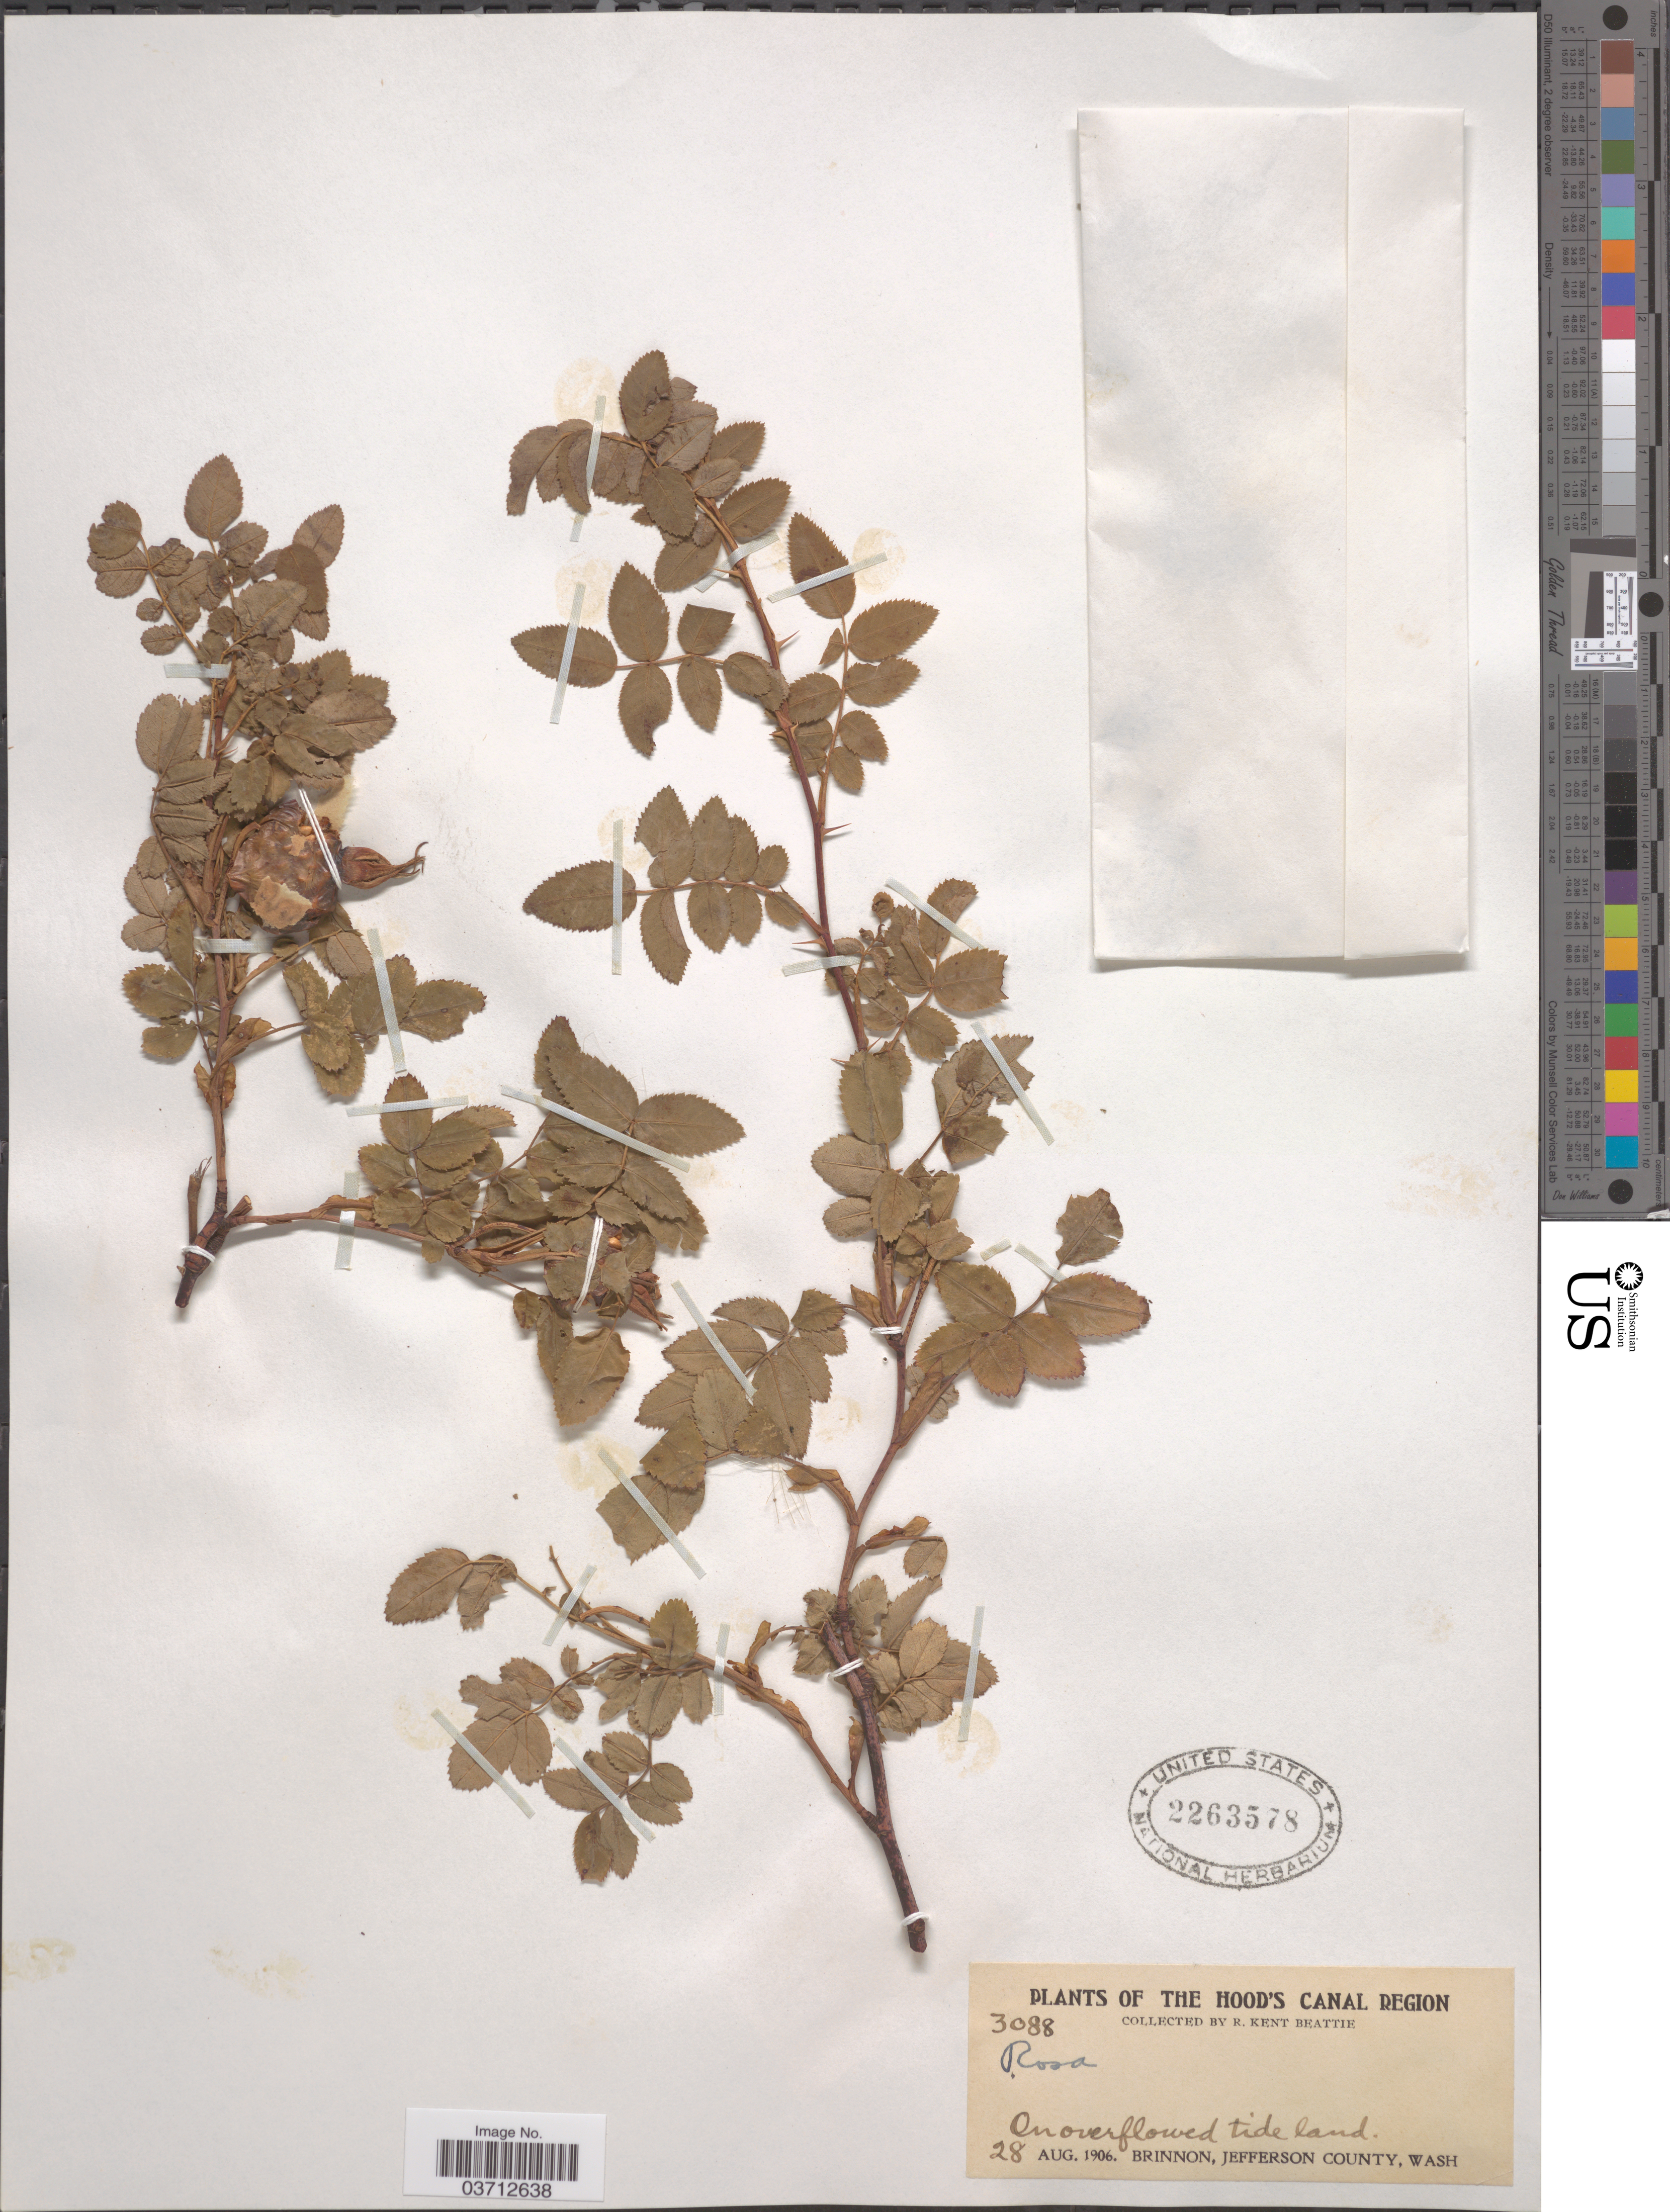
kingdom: Plantae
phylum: Tracheophyta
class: Magnoliopsida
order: Rosales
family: Rosaceae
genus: Rosa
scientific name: Rosa sp.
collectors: R. K. Beattie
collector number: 3088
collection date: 1906-08-28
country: United States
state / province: Washington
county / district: Jefferson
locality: The Hood's Canal Region. Brinnon, Jefferson County.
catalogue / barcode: US 2263578